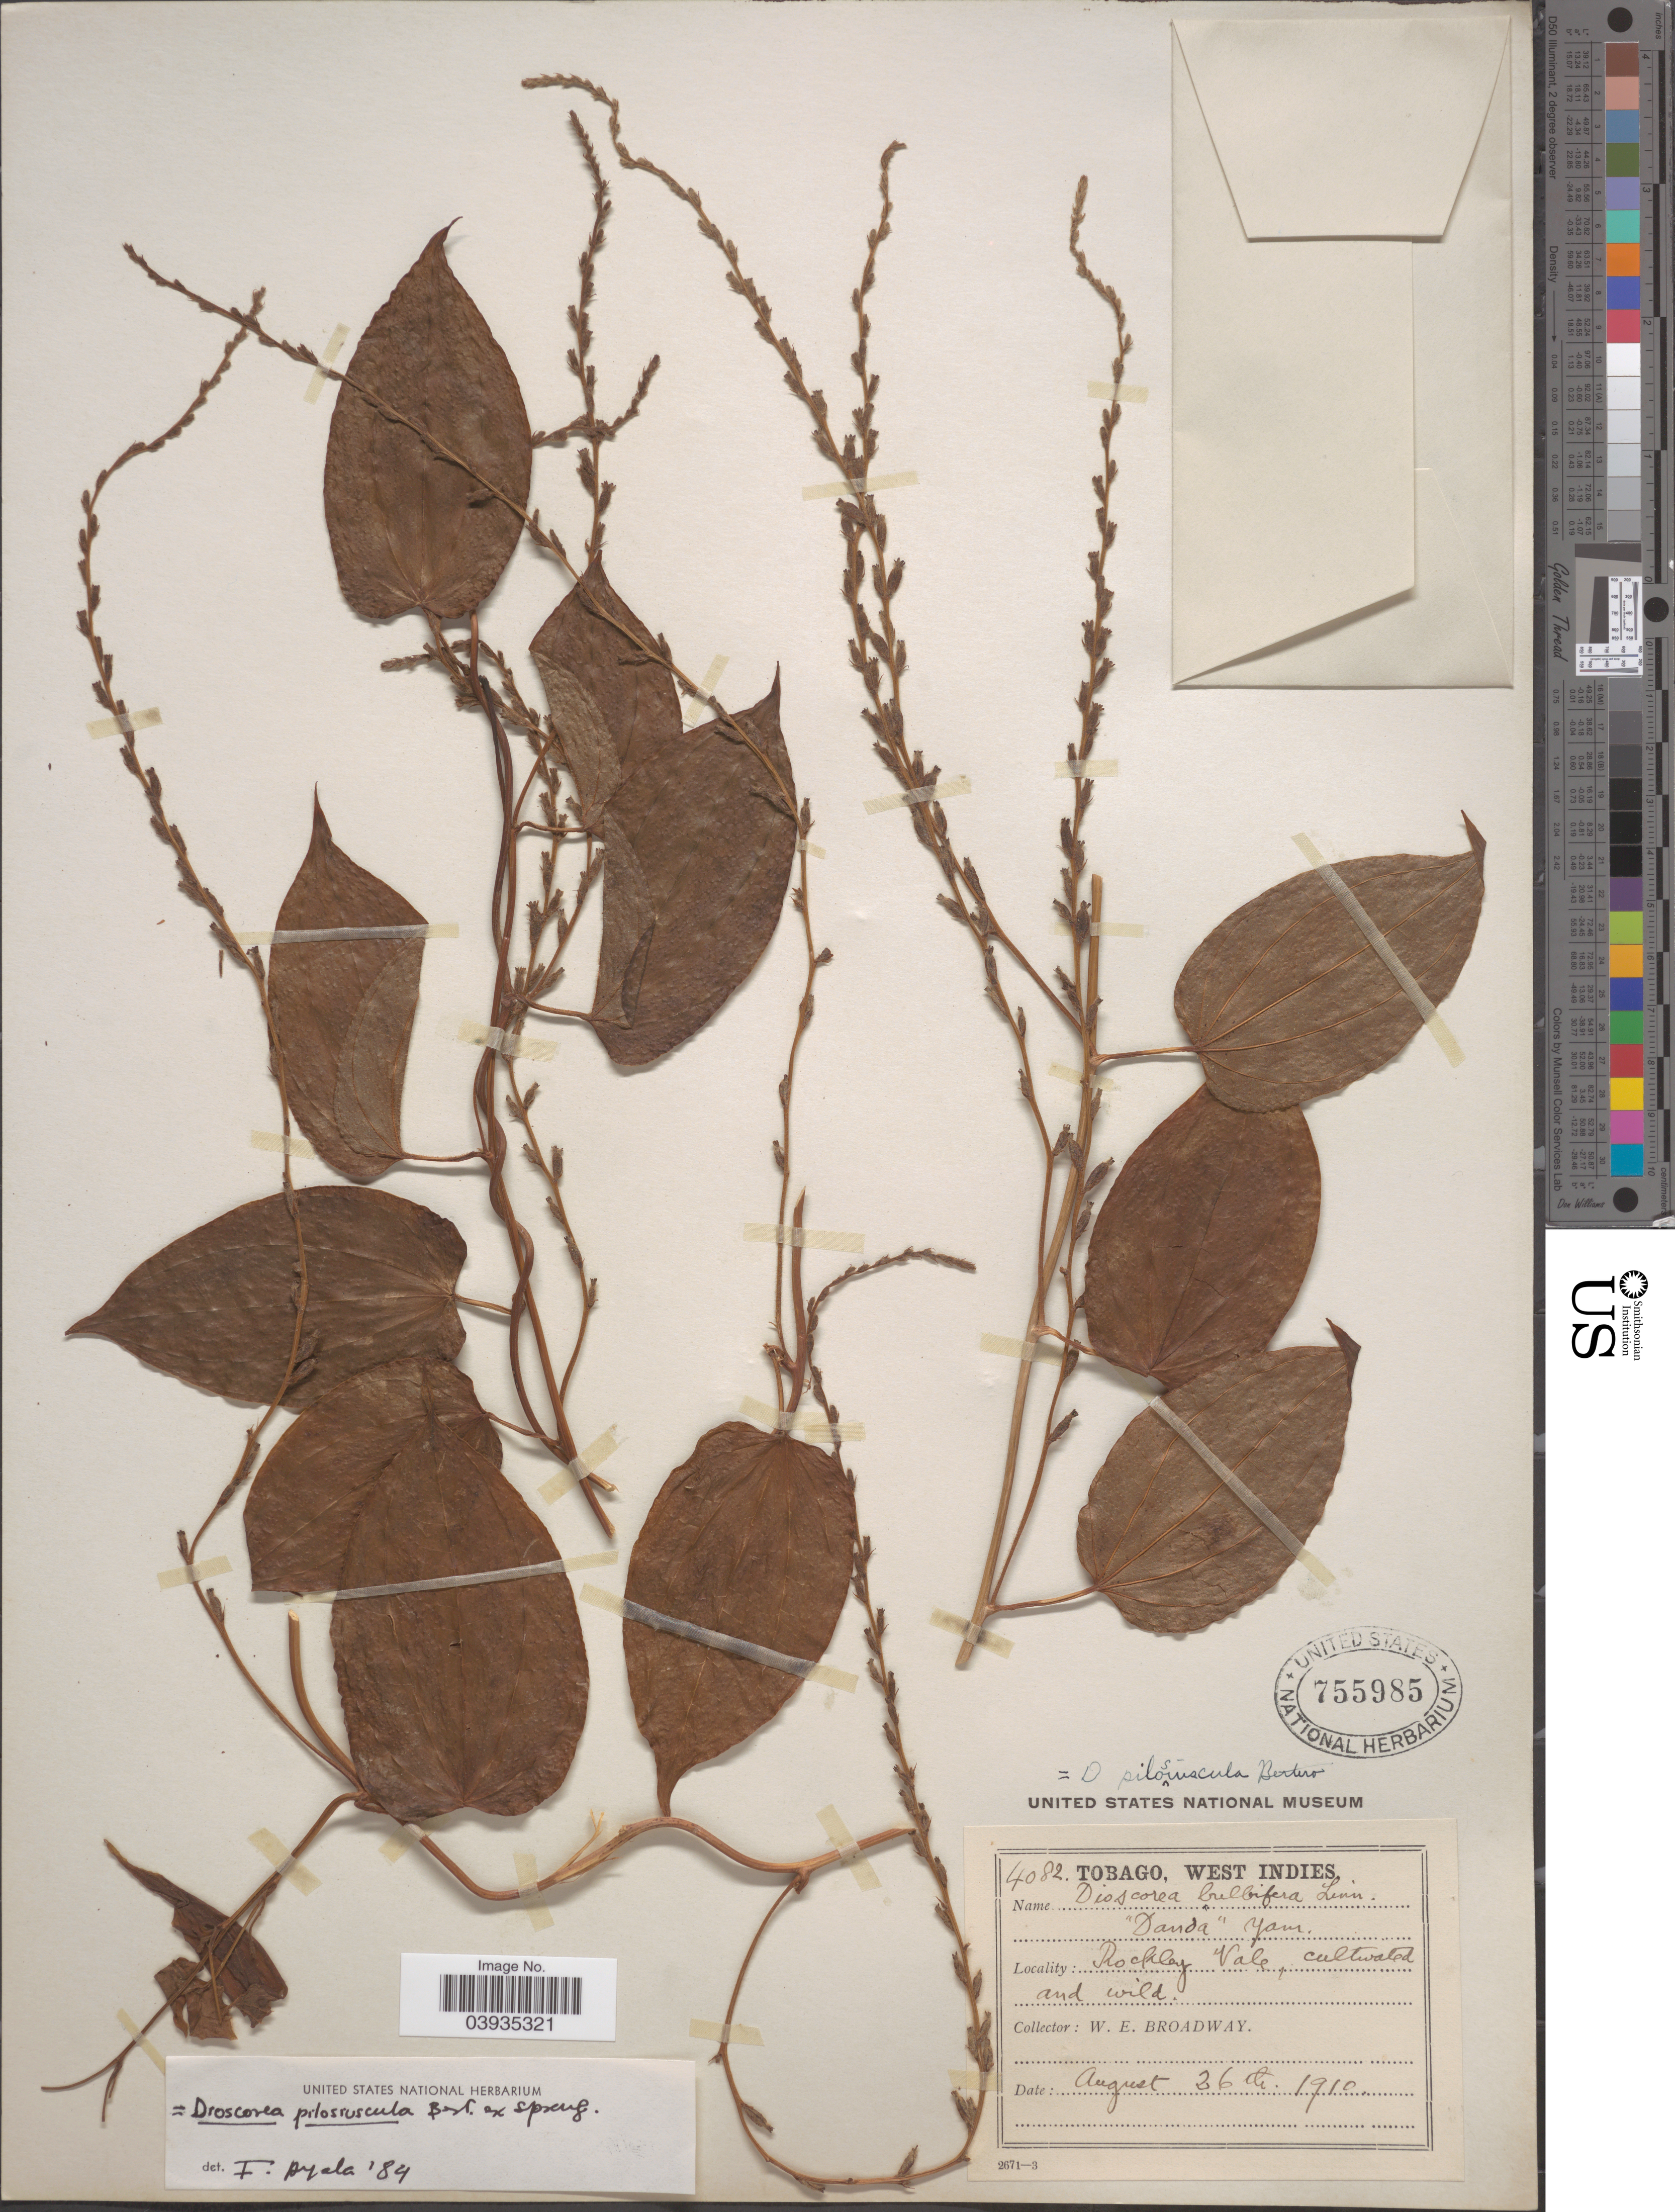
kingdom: Plantae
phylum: Tracheophyta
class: Liliopsida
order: Dioscoreales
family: Dioscoreaceae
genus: Dioscorea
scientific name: Dioscorea pilosiuscula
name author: Bertero ex Spreng.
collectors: W. E. Broadway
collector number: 4082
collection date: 1910-08-26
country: Trinidad and Tobago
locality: Tobago. Rockley Vale.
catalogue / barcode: US 755985